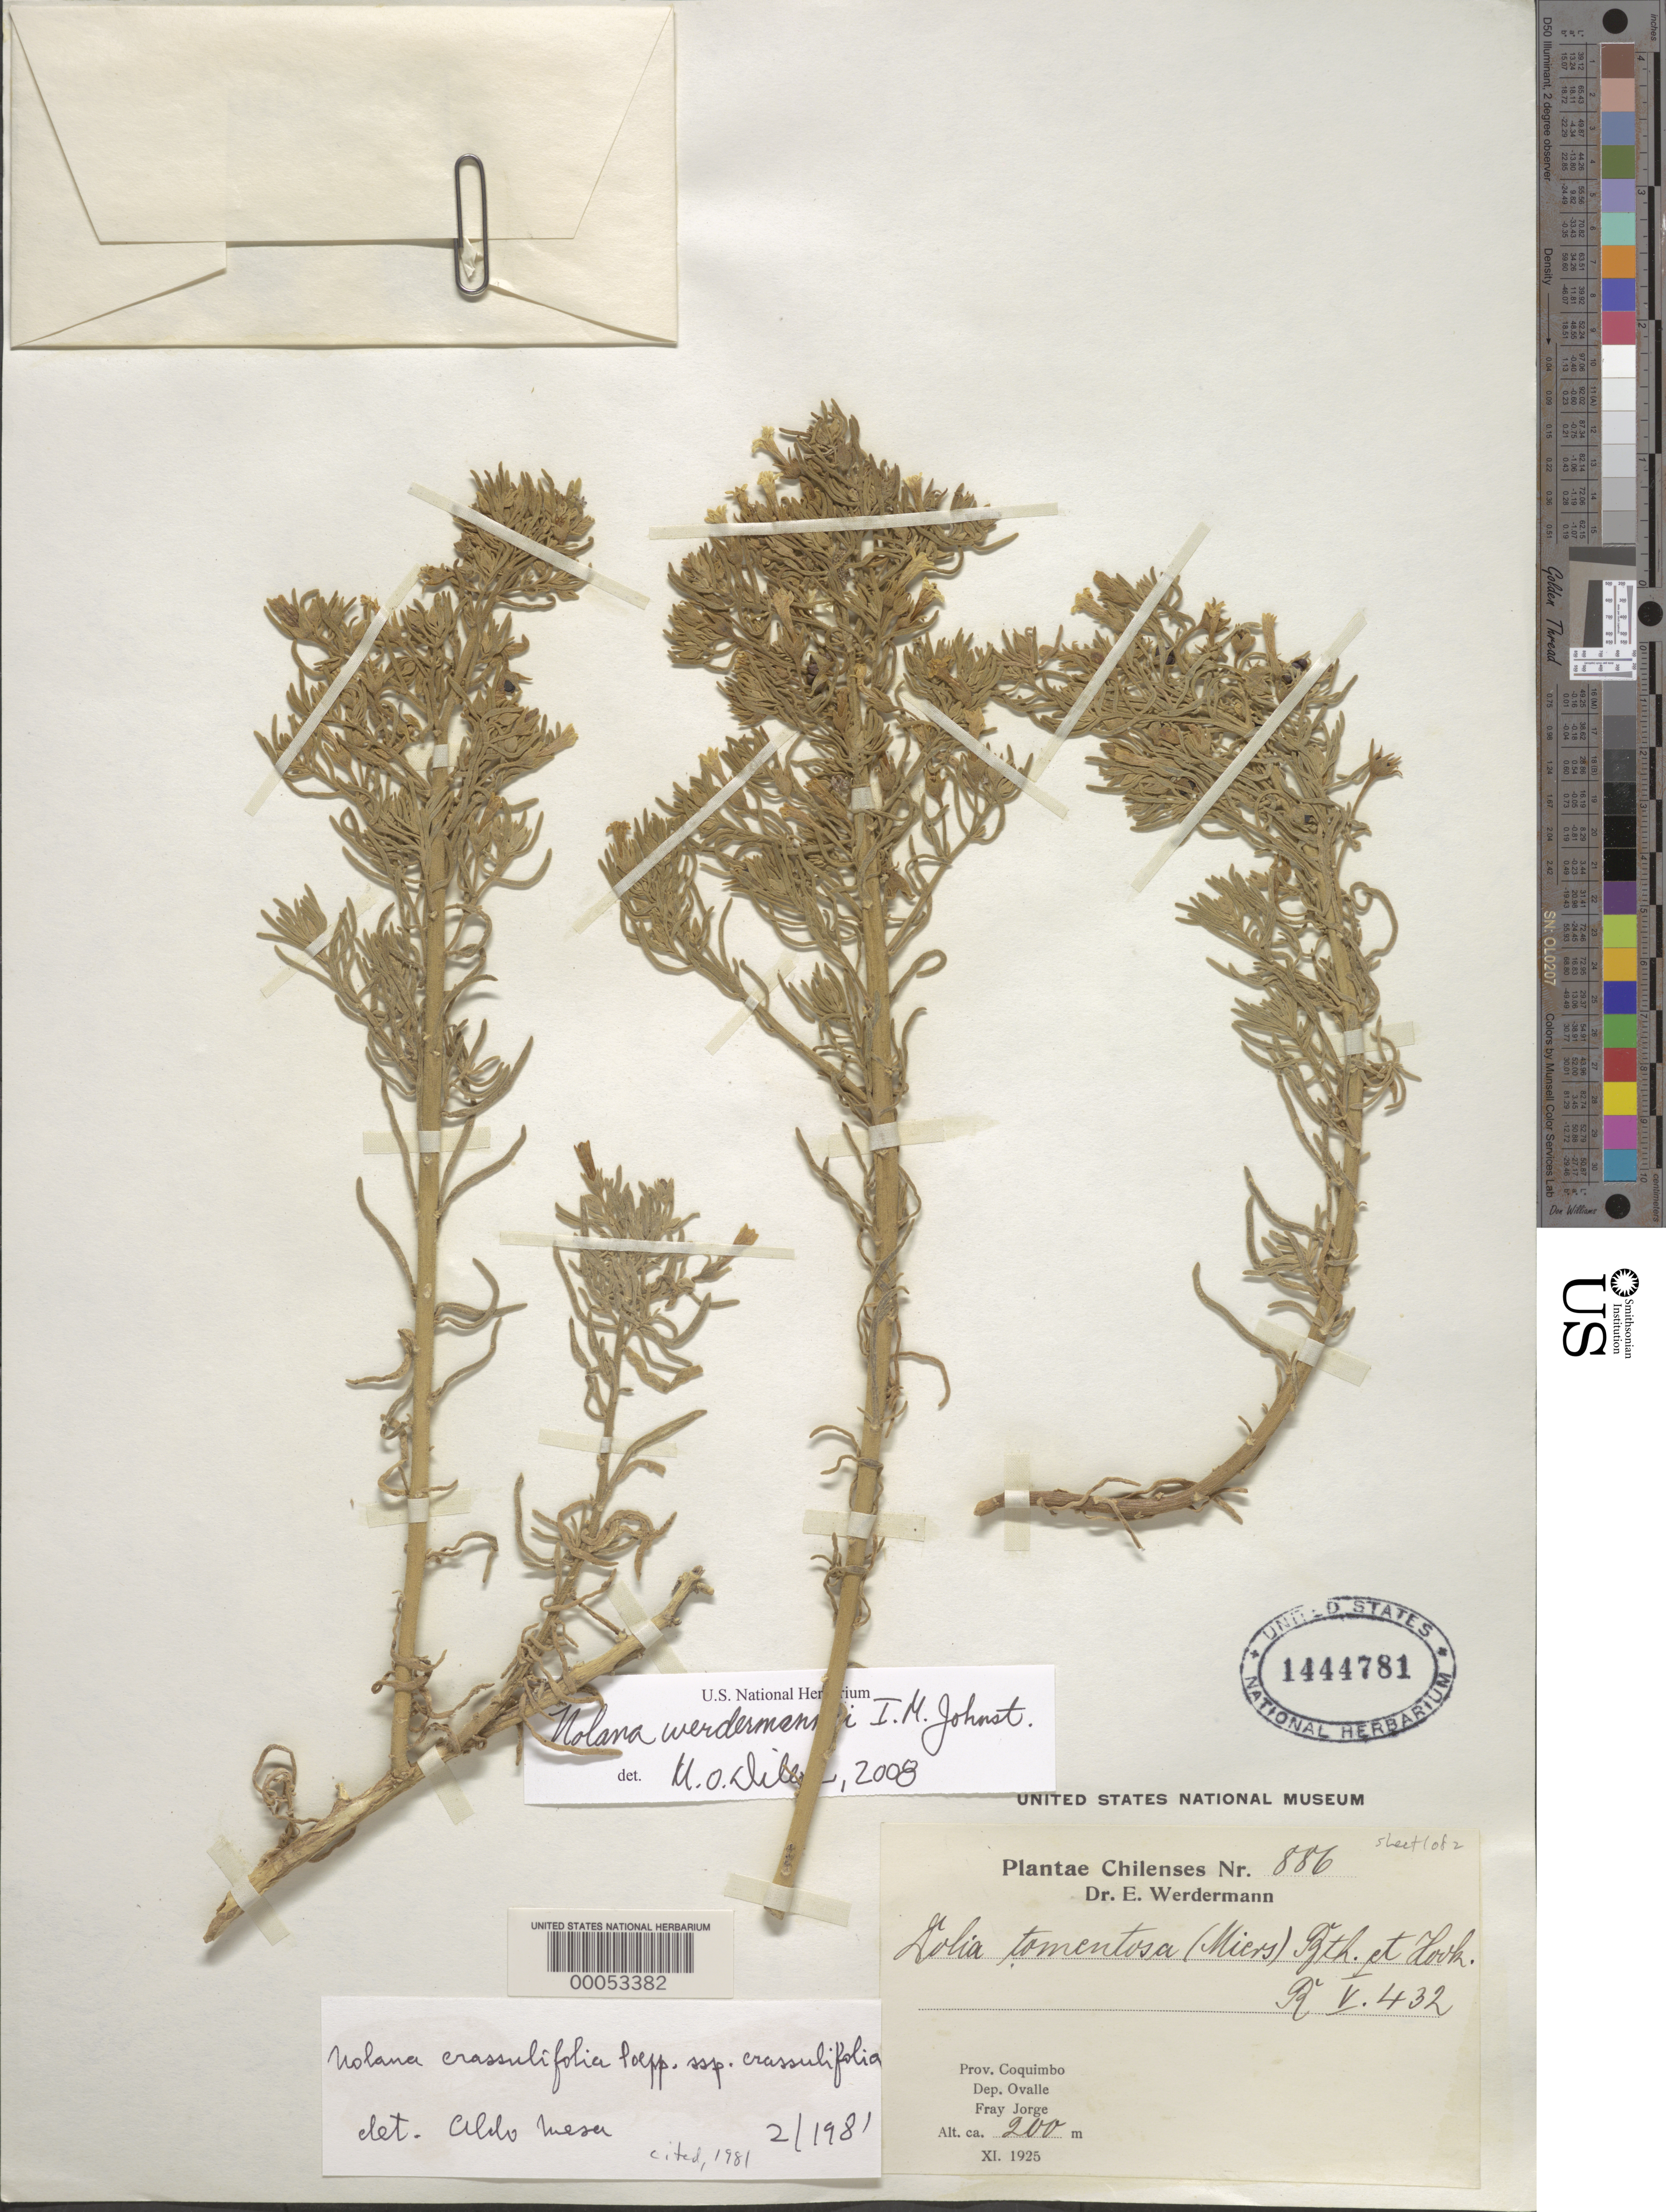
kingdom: Plantae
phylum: Tracheophyta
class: Magnoliopsida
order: Solanales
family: Solanaceae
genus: Nolana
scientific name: Nolana crassulifolia subsp. crassulifolia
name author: Kunze ex Walp.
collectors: E. Werdermann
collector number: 886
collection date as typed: Nov 1925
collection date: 1925-11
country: Chile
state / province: Coquimbo (IV)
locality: Ovalle dept., fray jorge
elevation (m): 200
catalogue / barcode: US 1444781